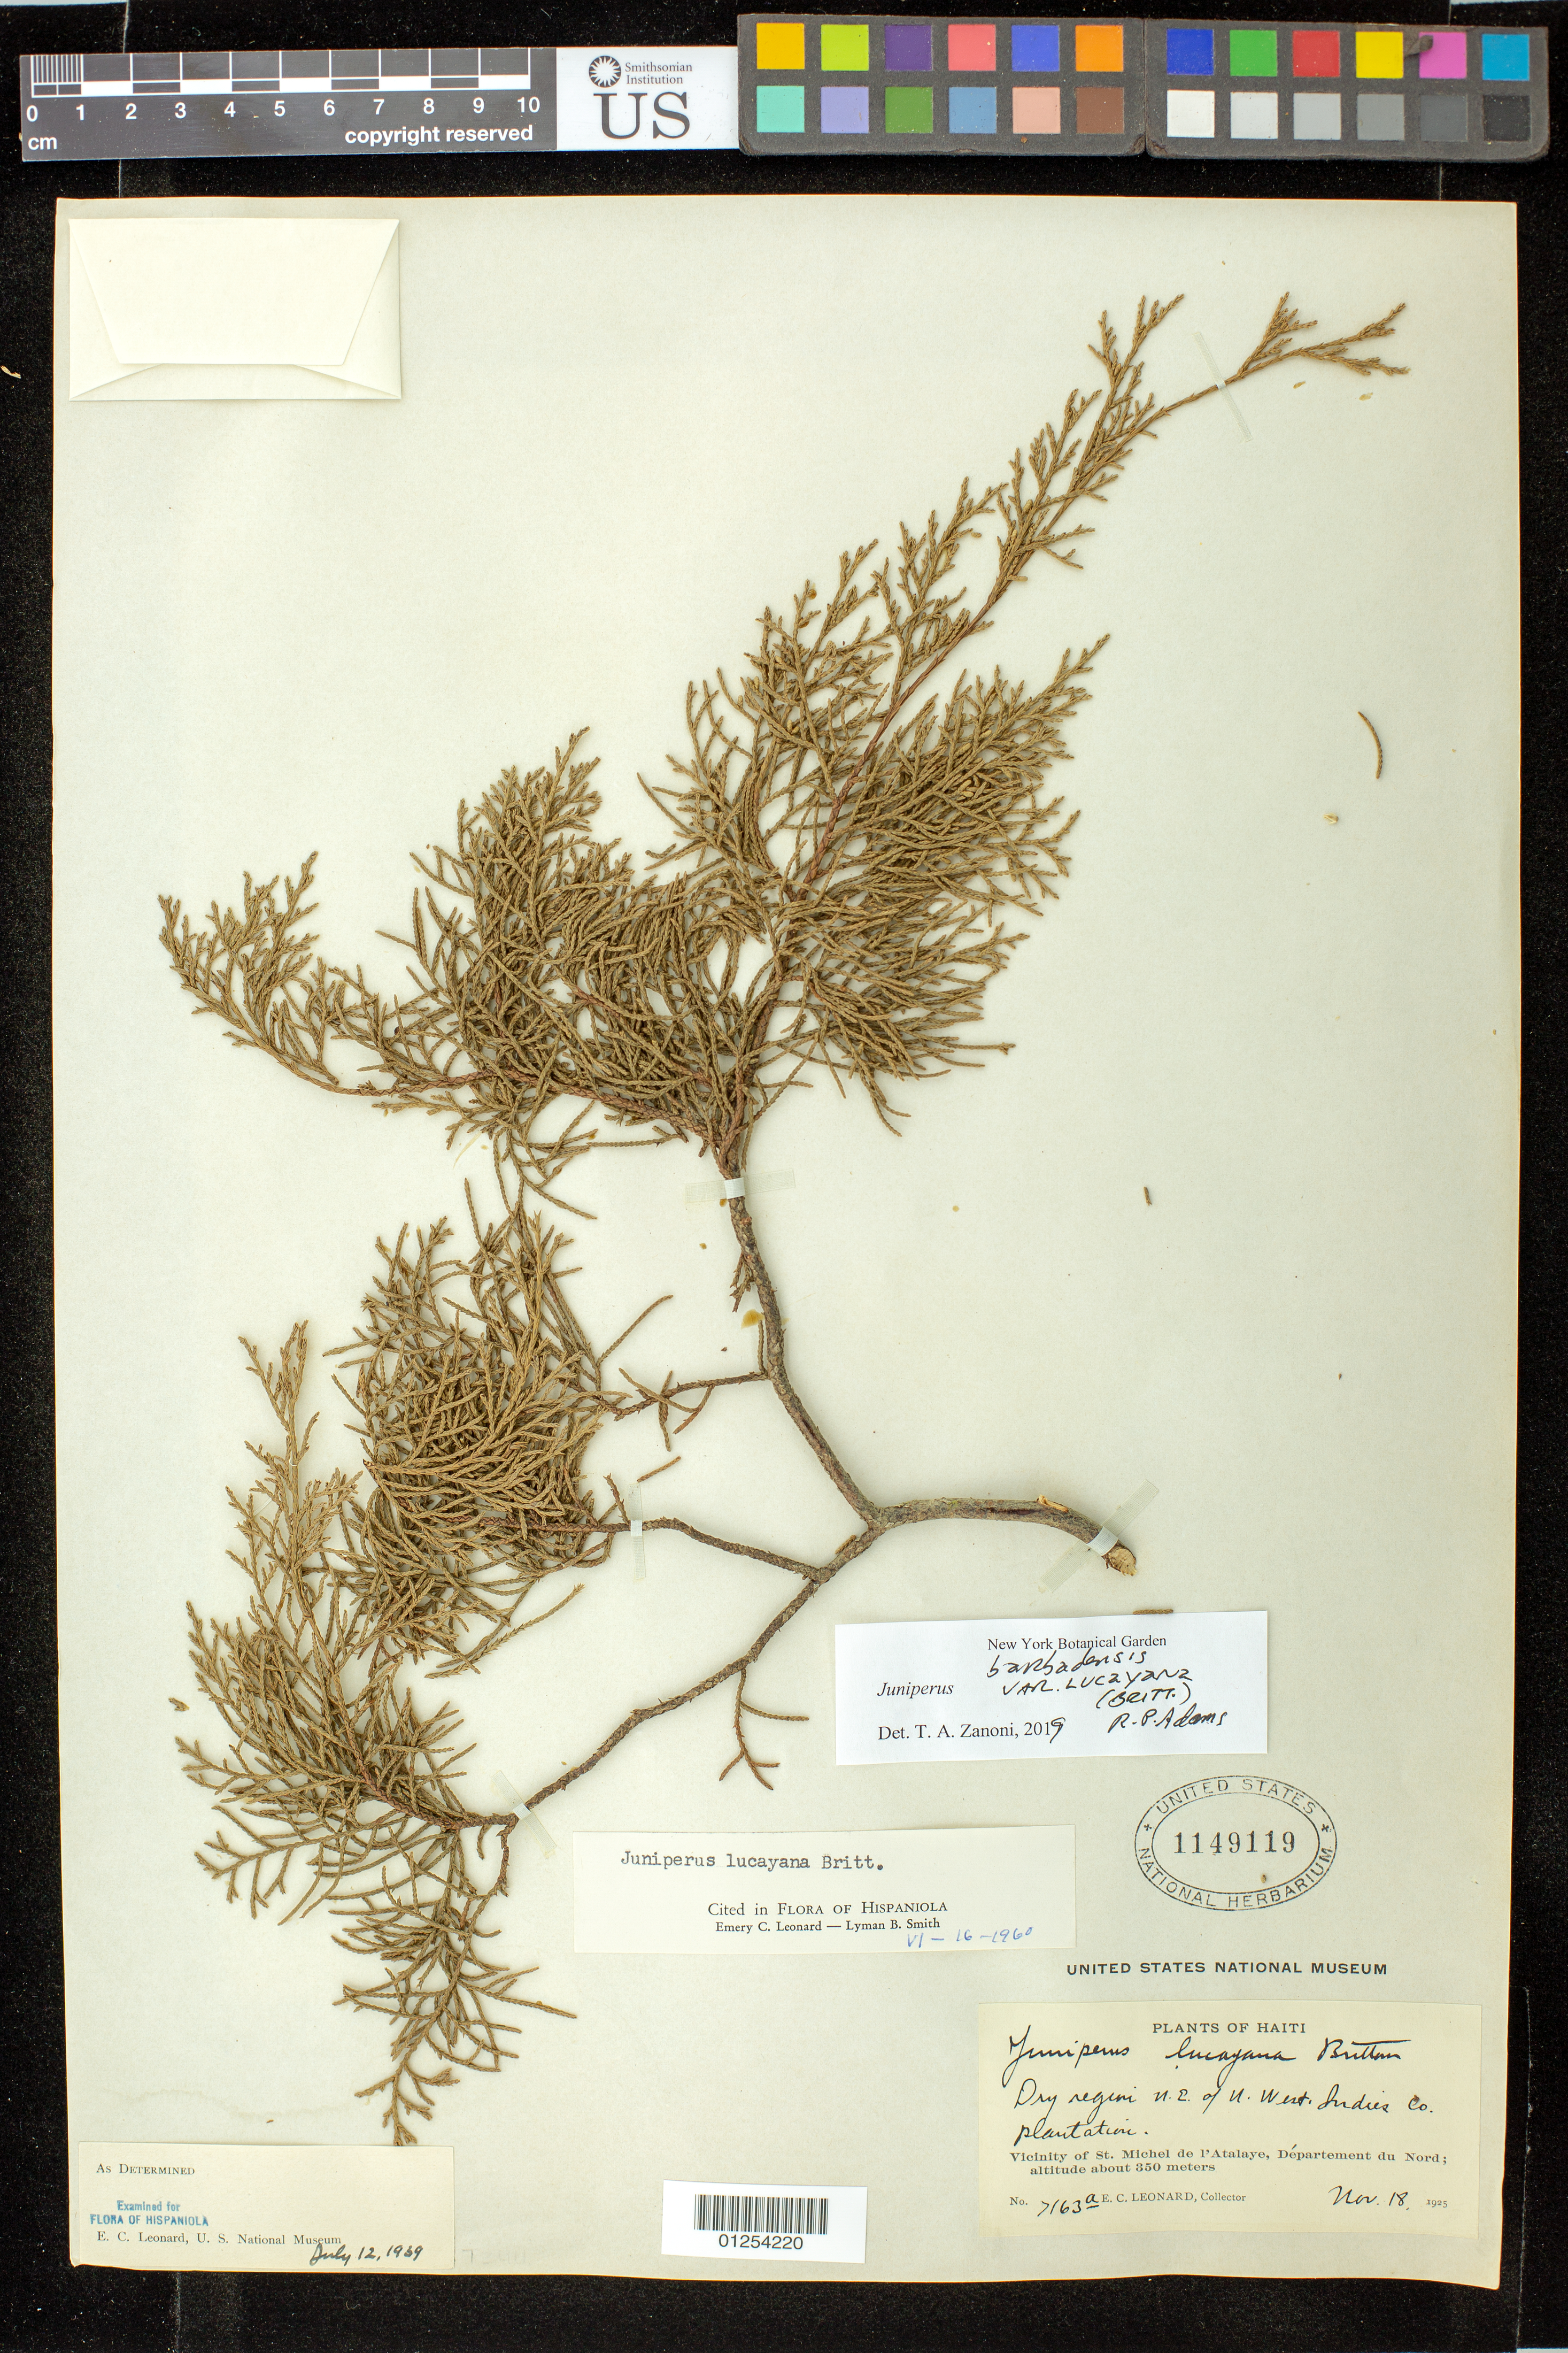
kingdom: Plantae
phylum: Tracheophyta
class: Pinopsida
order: Pinales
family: Cupressaceae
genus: Juniperus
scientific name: Juniperus barbadensis var. lucayana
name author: (Britton) R.P. Adams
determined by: Zanoni, T. A., (NY), New York Botanical Garden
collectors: E. C. Leonard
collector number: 7163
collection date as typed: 18 Nov 1925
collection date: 1925-11-18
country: Haiti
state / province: Nord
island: Hispaniola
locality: Vicinity of St. Michel de l'Atalaye, Département du Nord. Along St. Raphael road east of plantation.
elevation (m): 350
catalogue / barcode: US 1149119